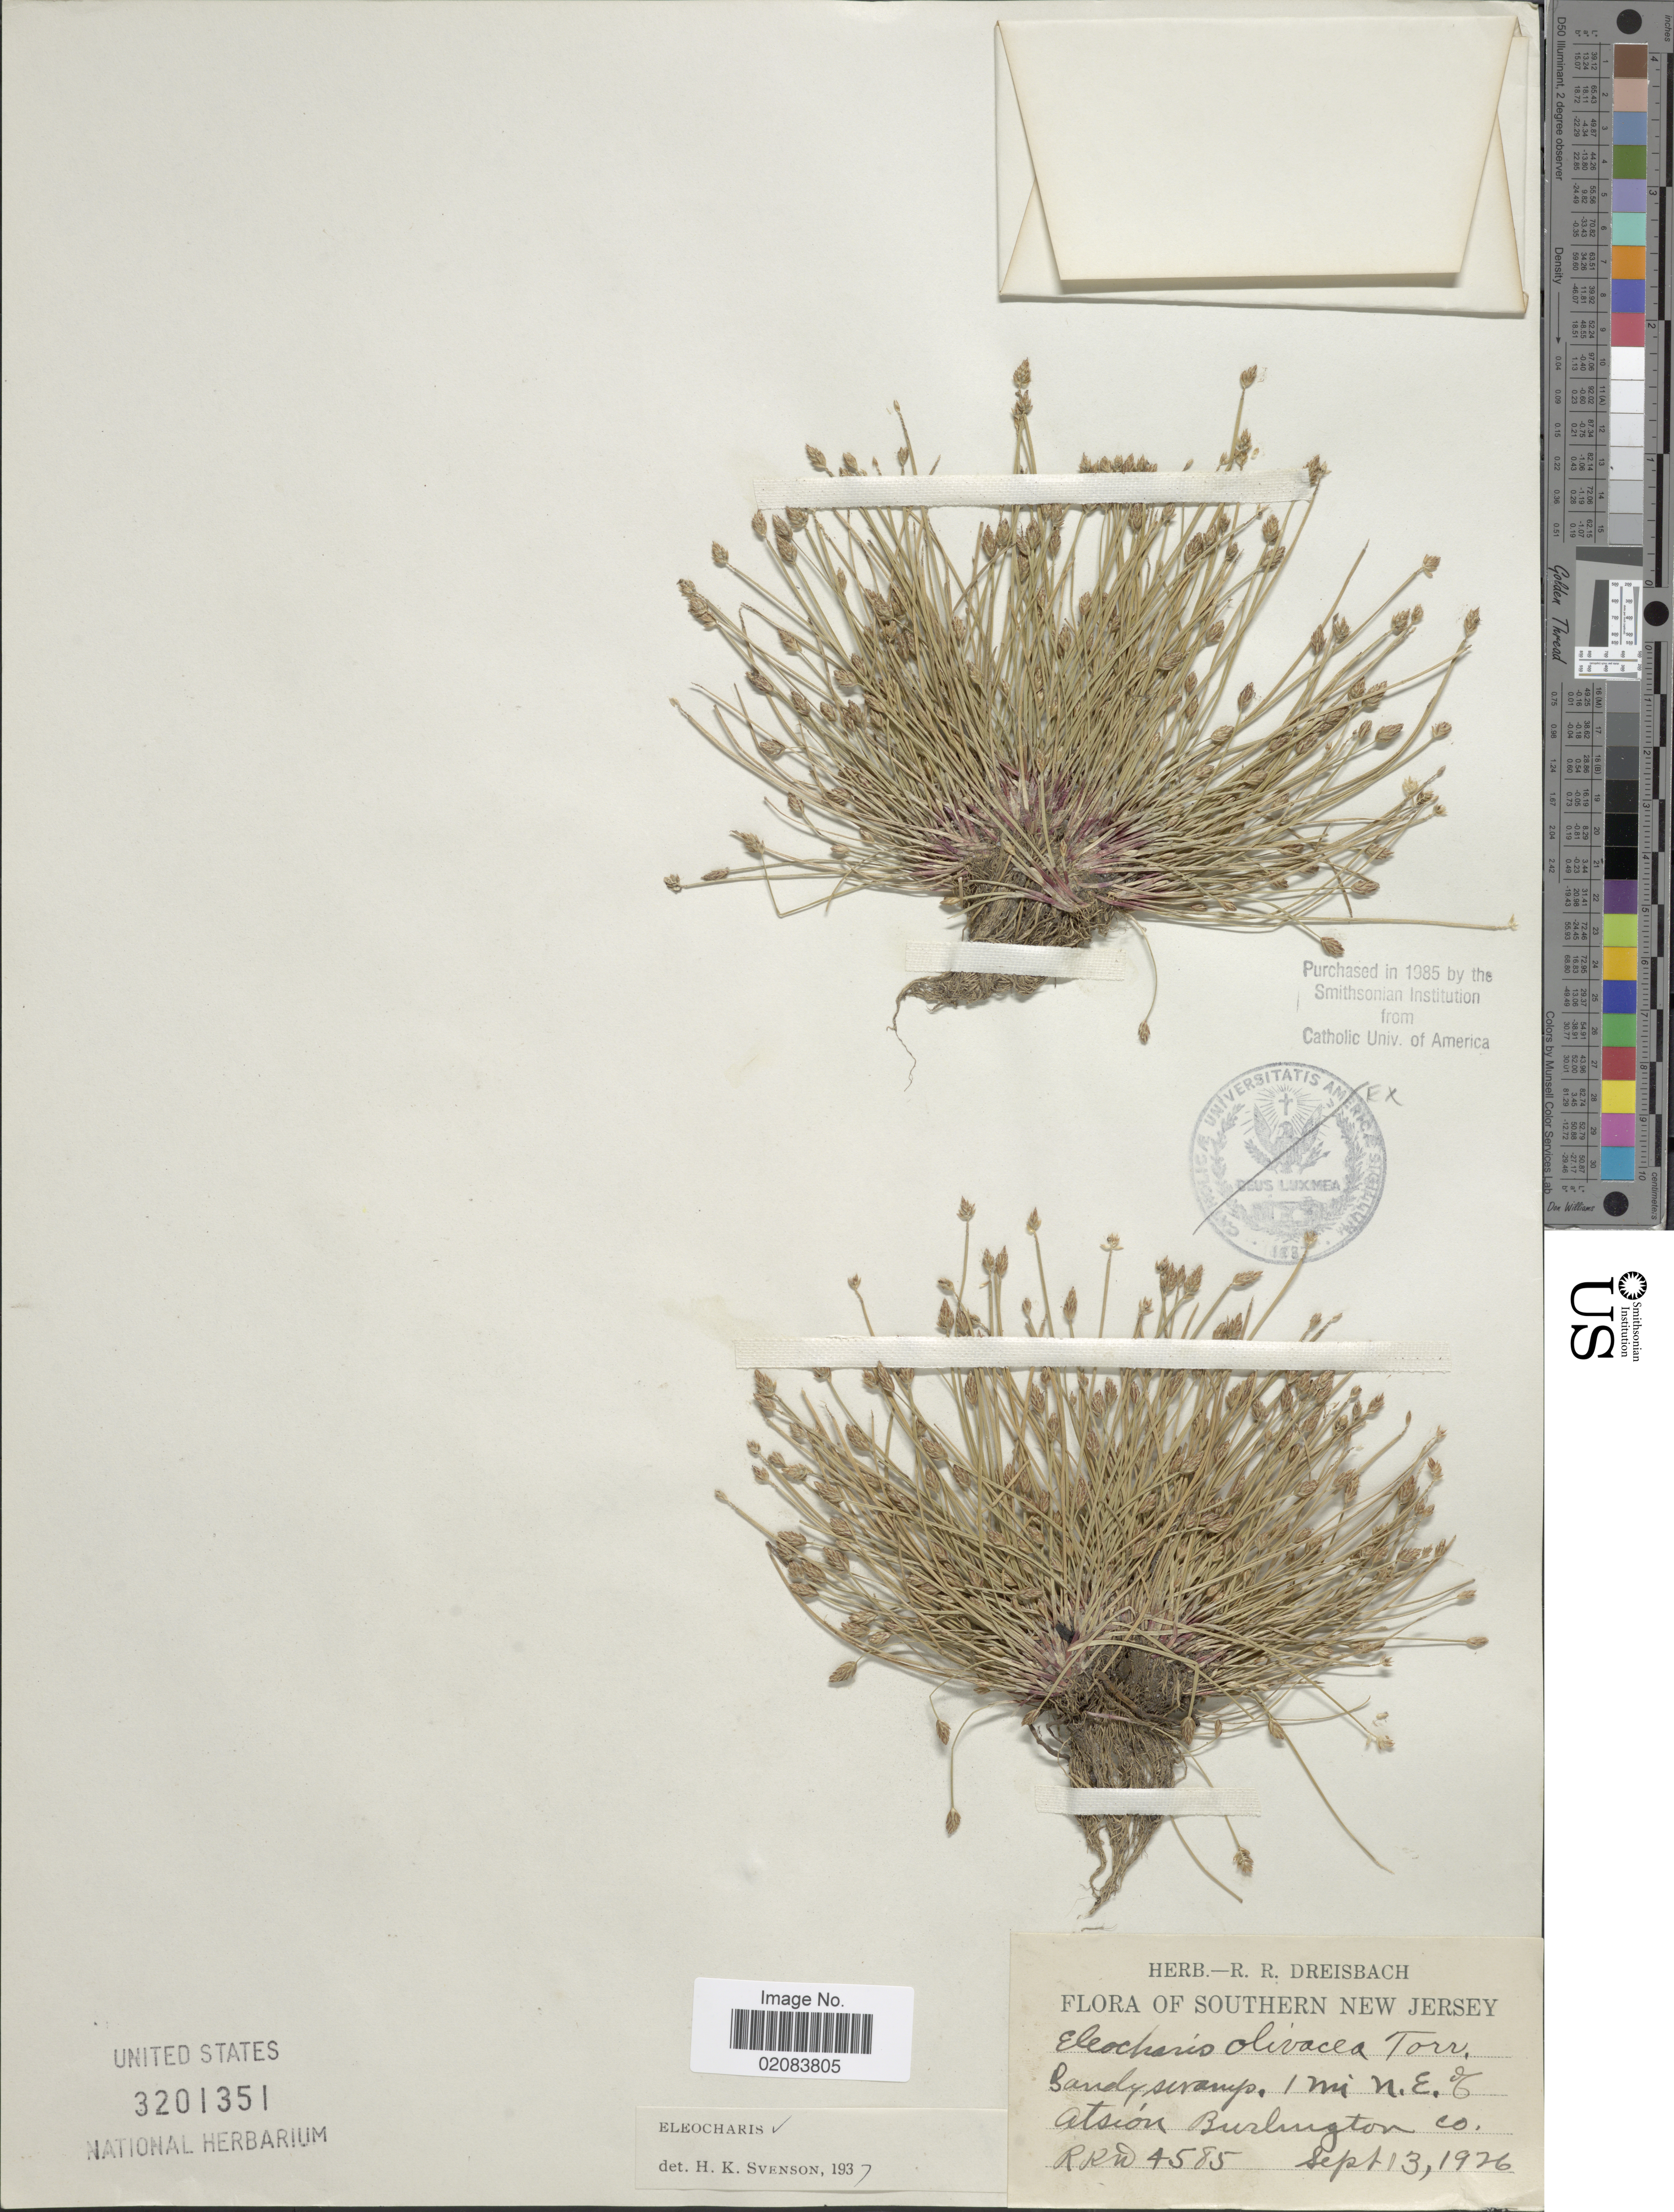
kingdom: Plantae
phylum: Tracheophyta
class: Liliopsida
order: Poales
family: Cyperaceae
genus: Eleocharis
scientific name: Eleocharis olivacea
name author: Torr.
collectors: R. Dreisbach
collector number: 4585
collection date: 1926-09-13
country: United States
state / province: New Jersey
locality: Southern New Jersey. 1 mi N.E. of Atsión Burlington Co.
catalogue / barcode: US 3201351